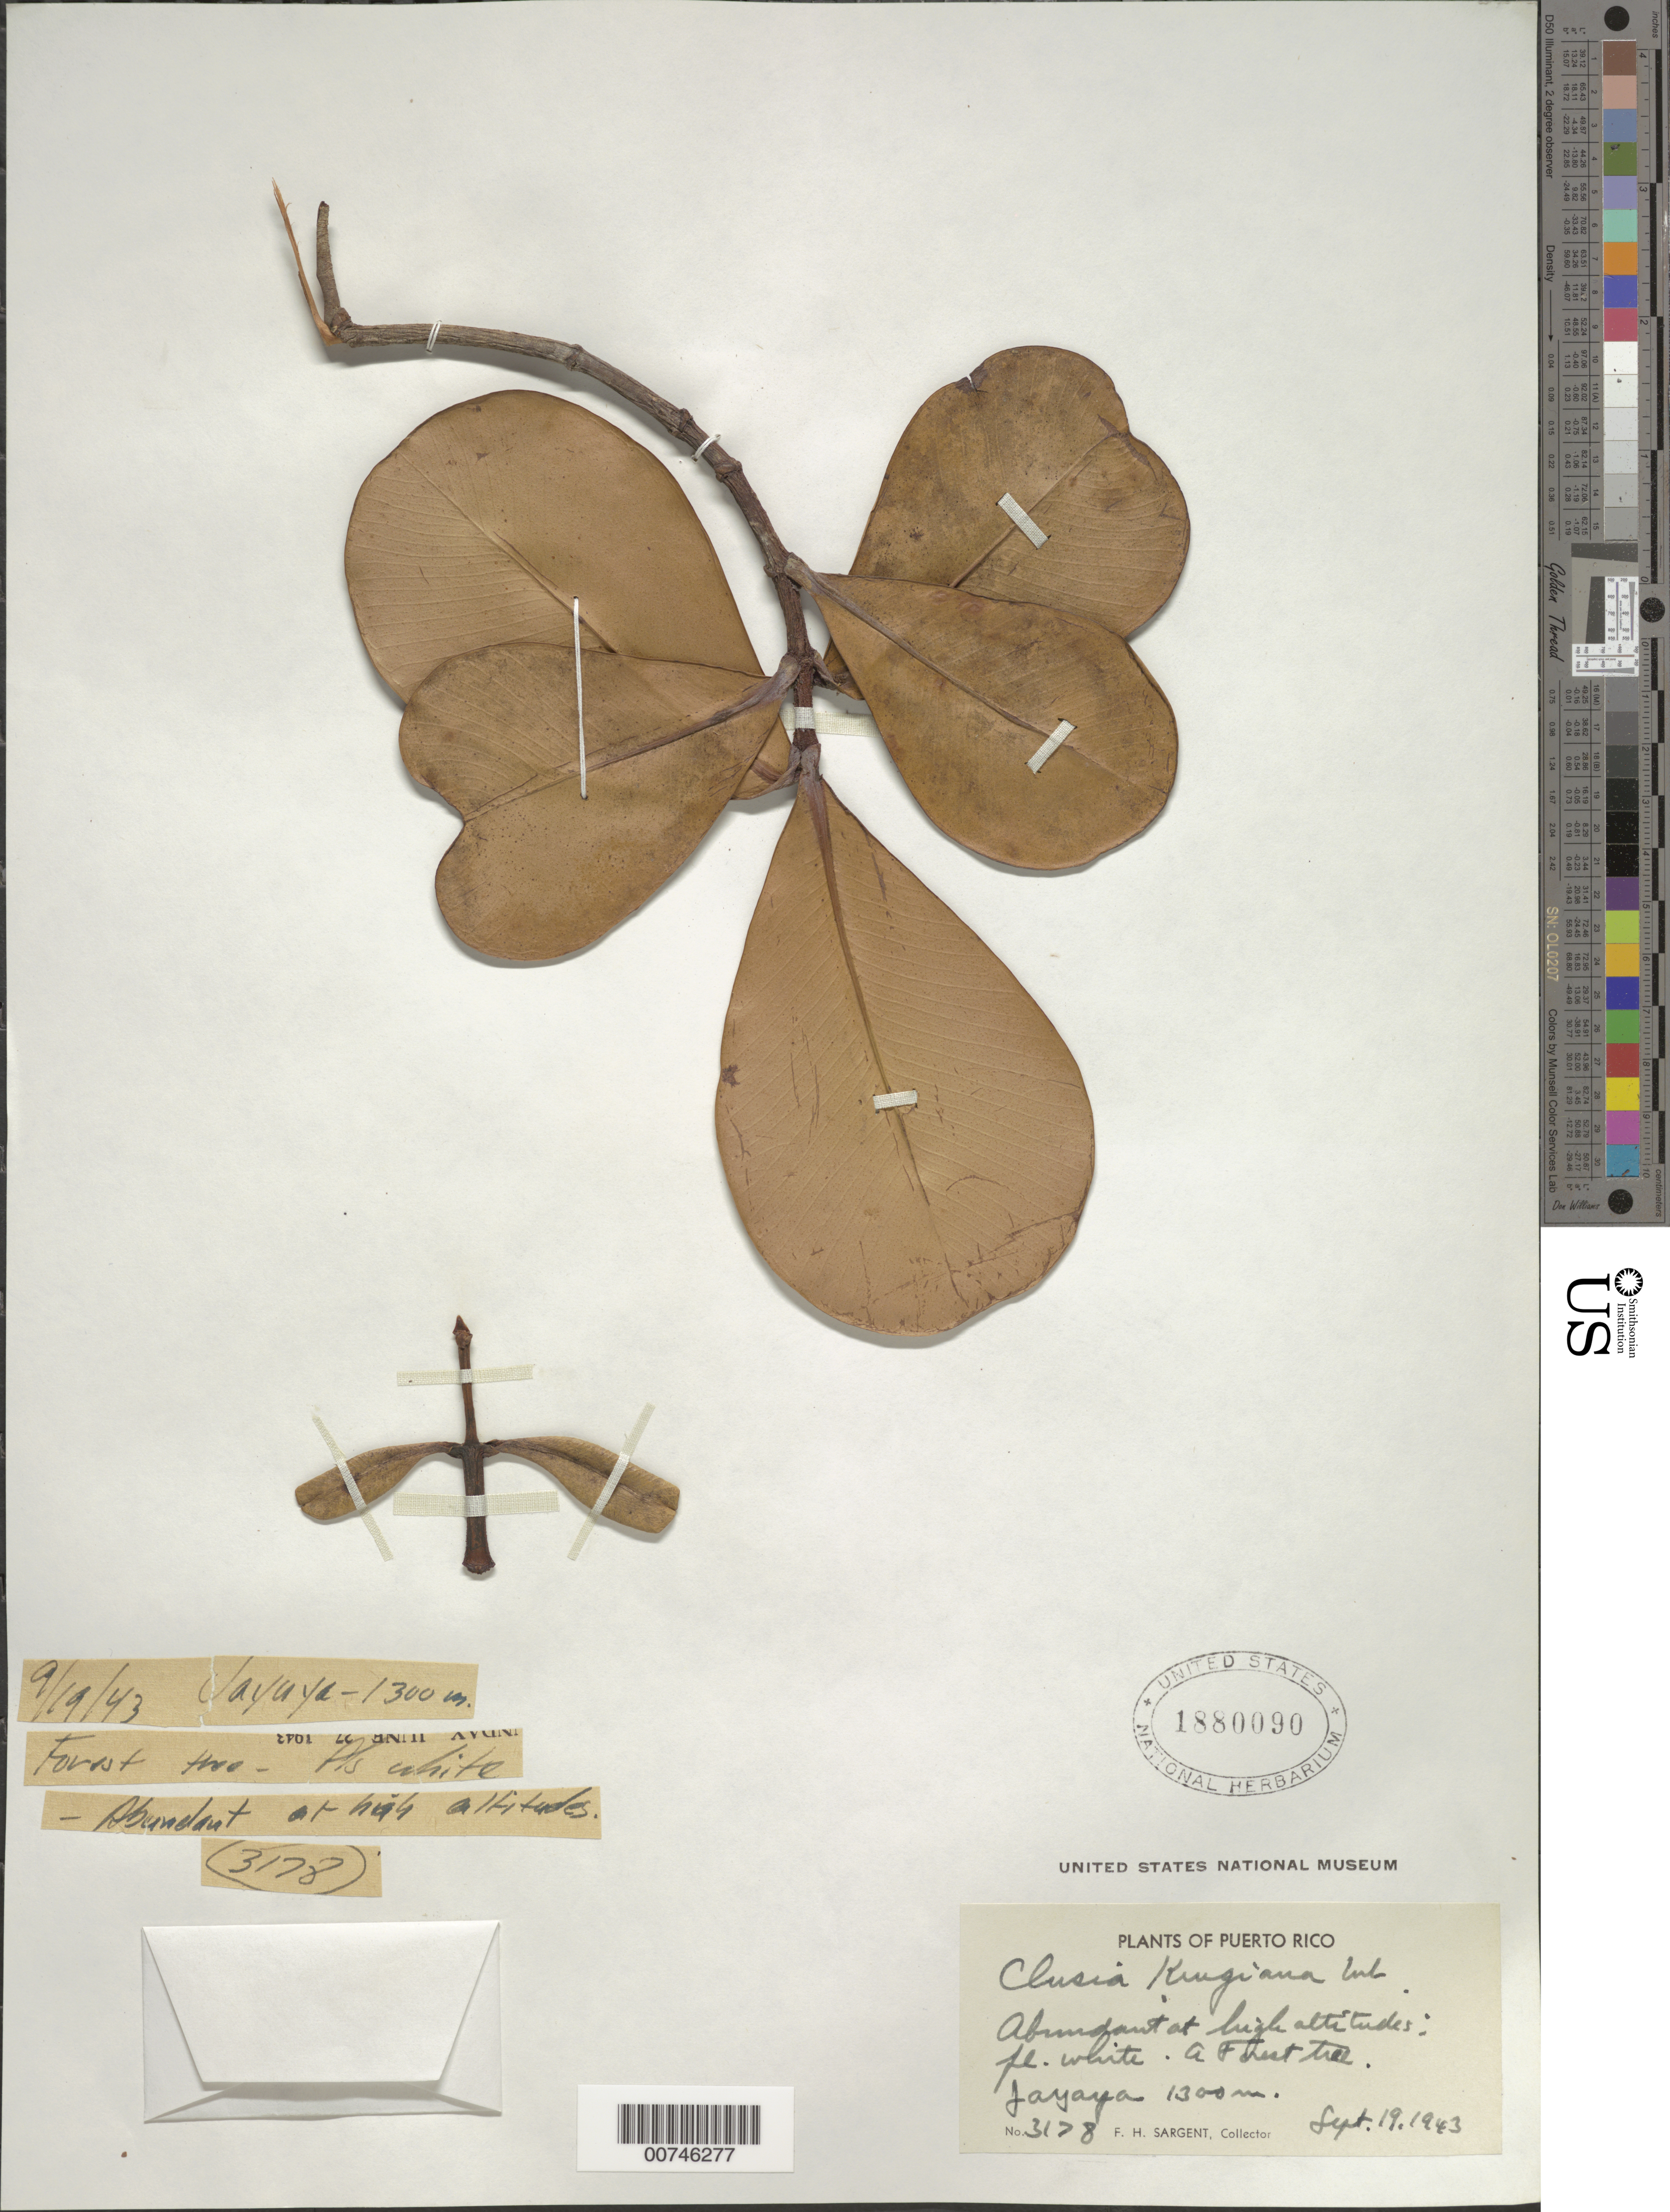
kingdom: Plantae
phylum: Tracheophyta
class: Magnoliopsida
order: Malpighiales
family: Clusiaceae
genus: Clusia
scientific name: Clusia clusioides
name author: (Griseb.) D'Arcy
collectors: F. H. Sargent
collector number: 3178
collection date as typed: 19 Sep 1943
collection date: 1943-09-19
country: Puerto Rico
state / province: Jayuya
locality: Jayuya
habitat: Abundant at high altitude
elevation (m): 1300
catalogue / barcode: US 1880090